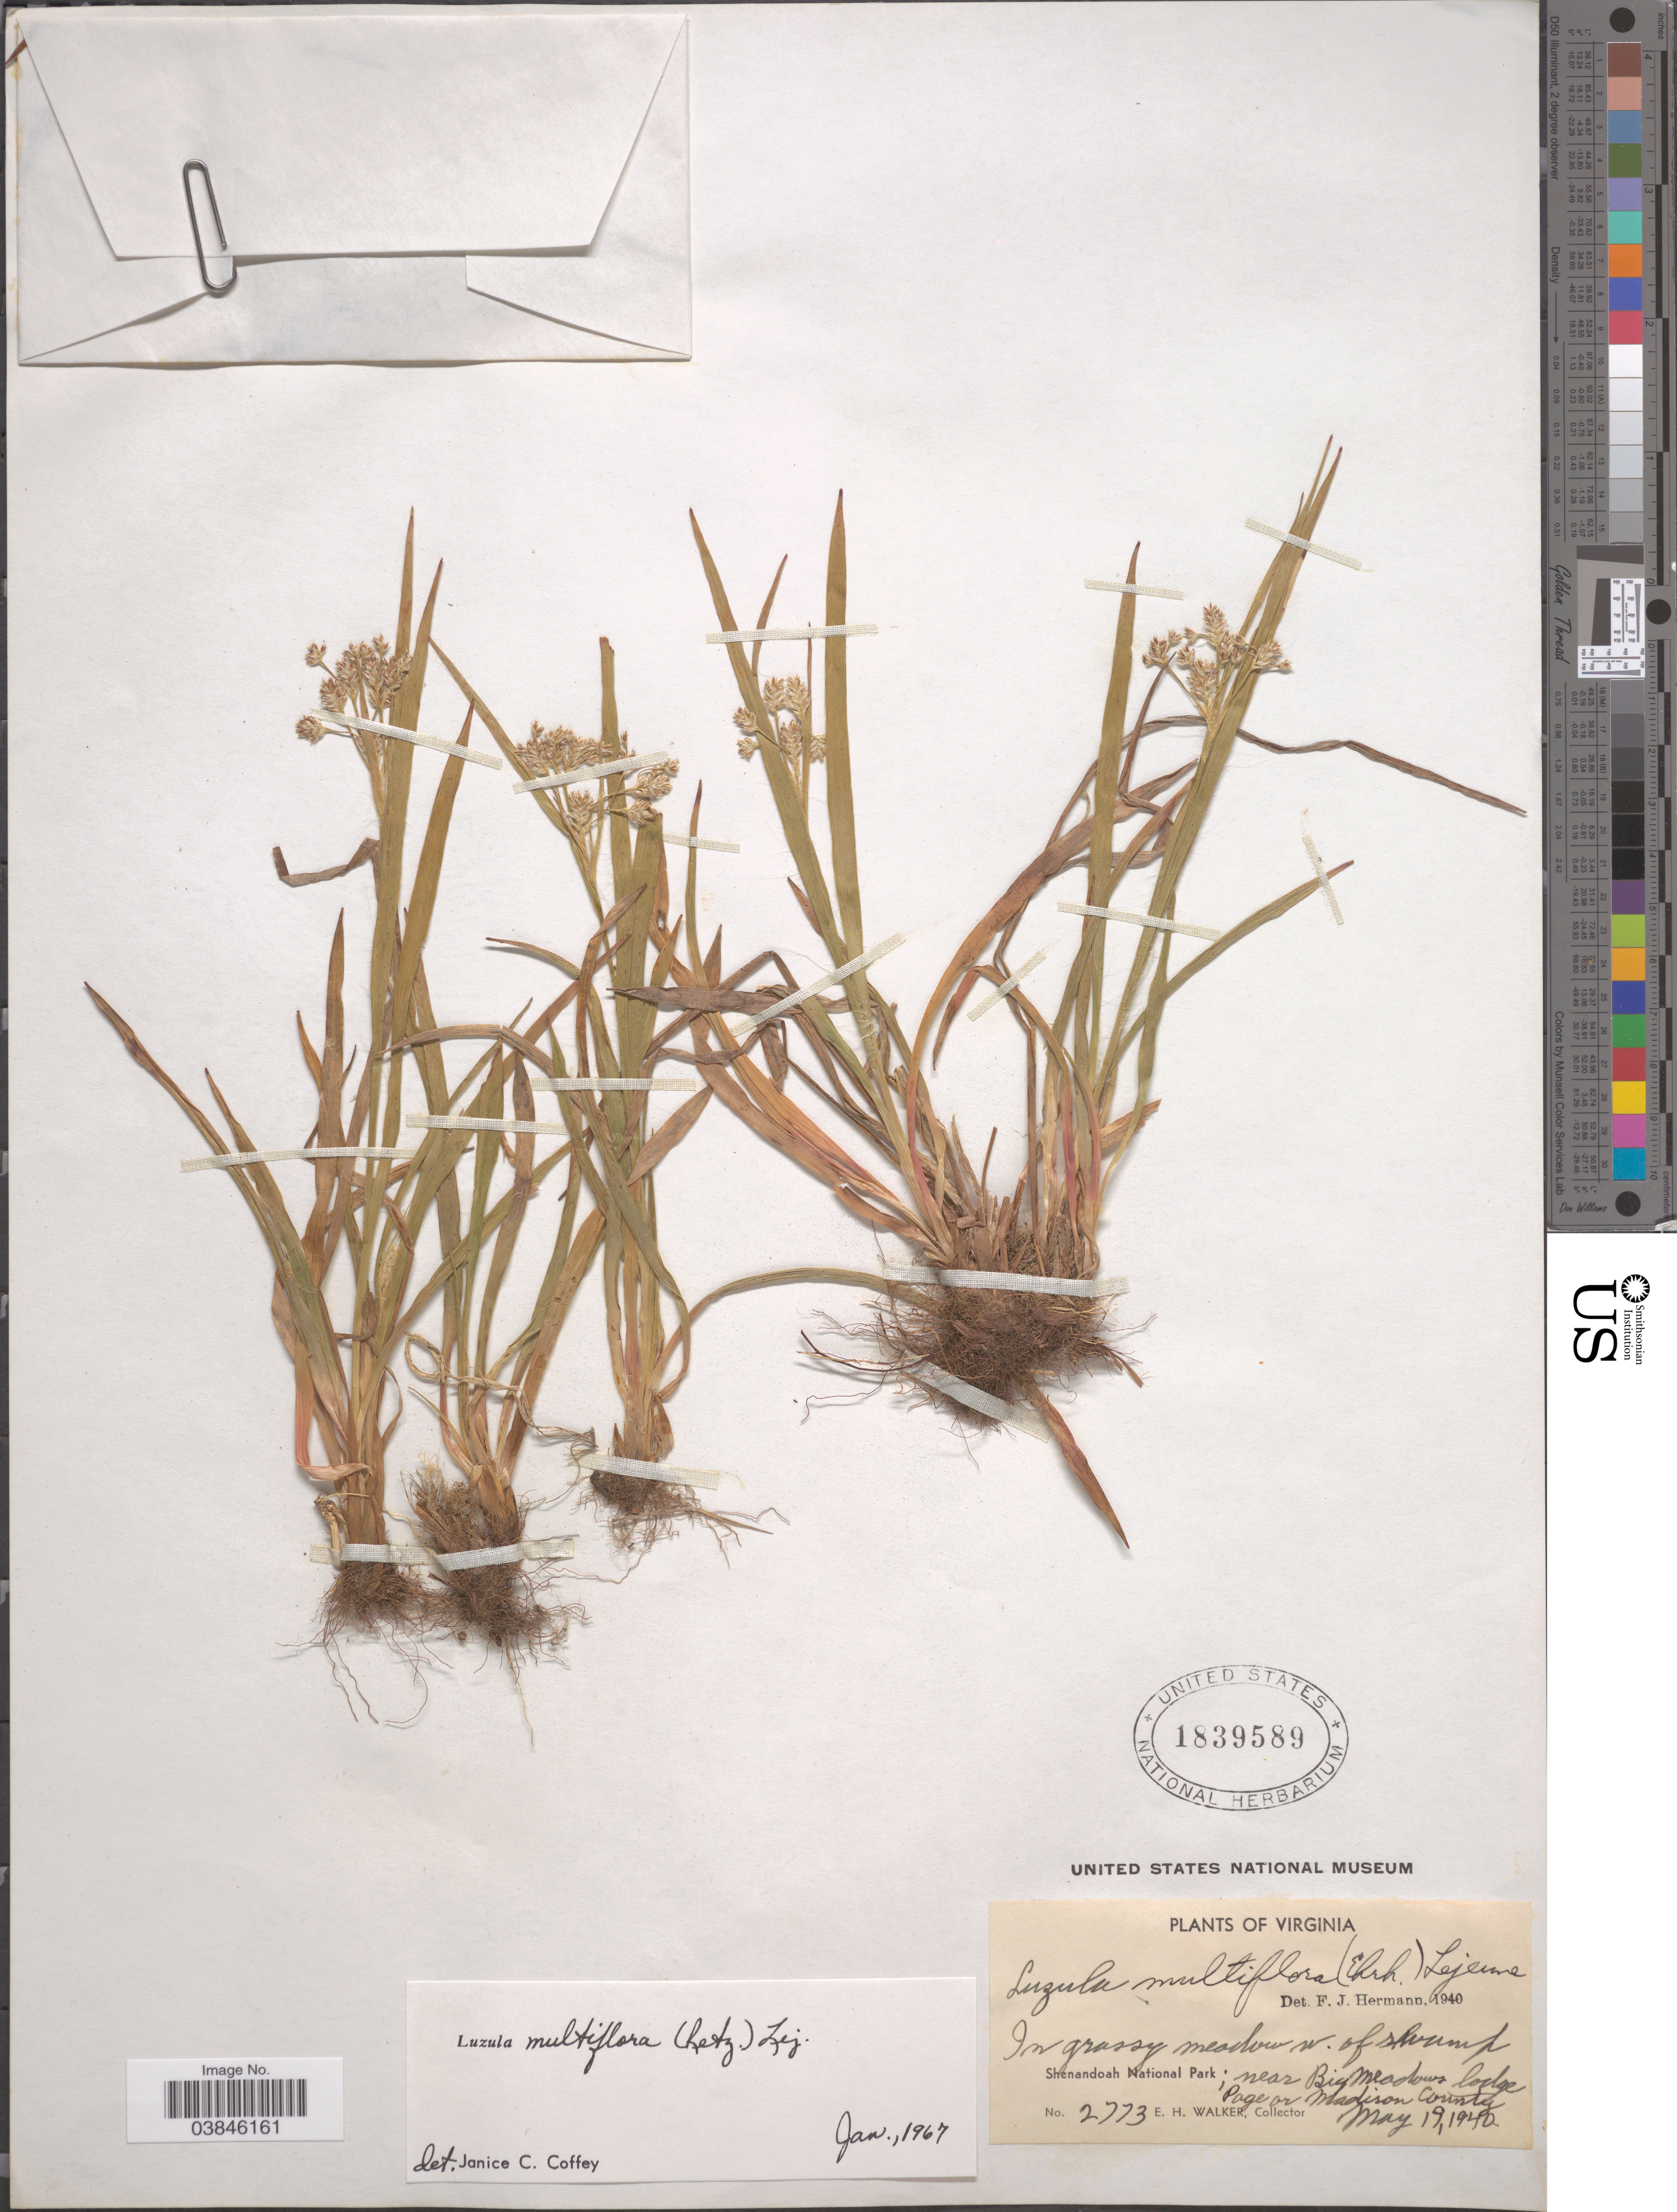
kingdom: Plantae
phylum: Tracheophyta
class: Liliopsida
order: Poales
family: Juncaceae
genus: Luzula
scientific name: Luzula multiflora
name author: (Ehrh.) Lej.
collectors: E. H. Walker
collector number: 2773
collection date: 1940-05-19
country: United States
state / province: Virginia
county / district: Madison / Page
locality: In grassy meadow w. of swamp. Shenandoah National Park; near Big Meadow Lodge. Page or Madison County.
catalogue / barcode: US 1839589